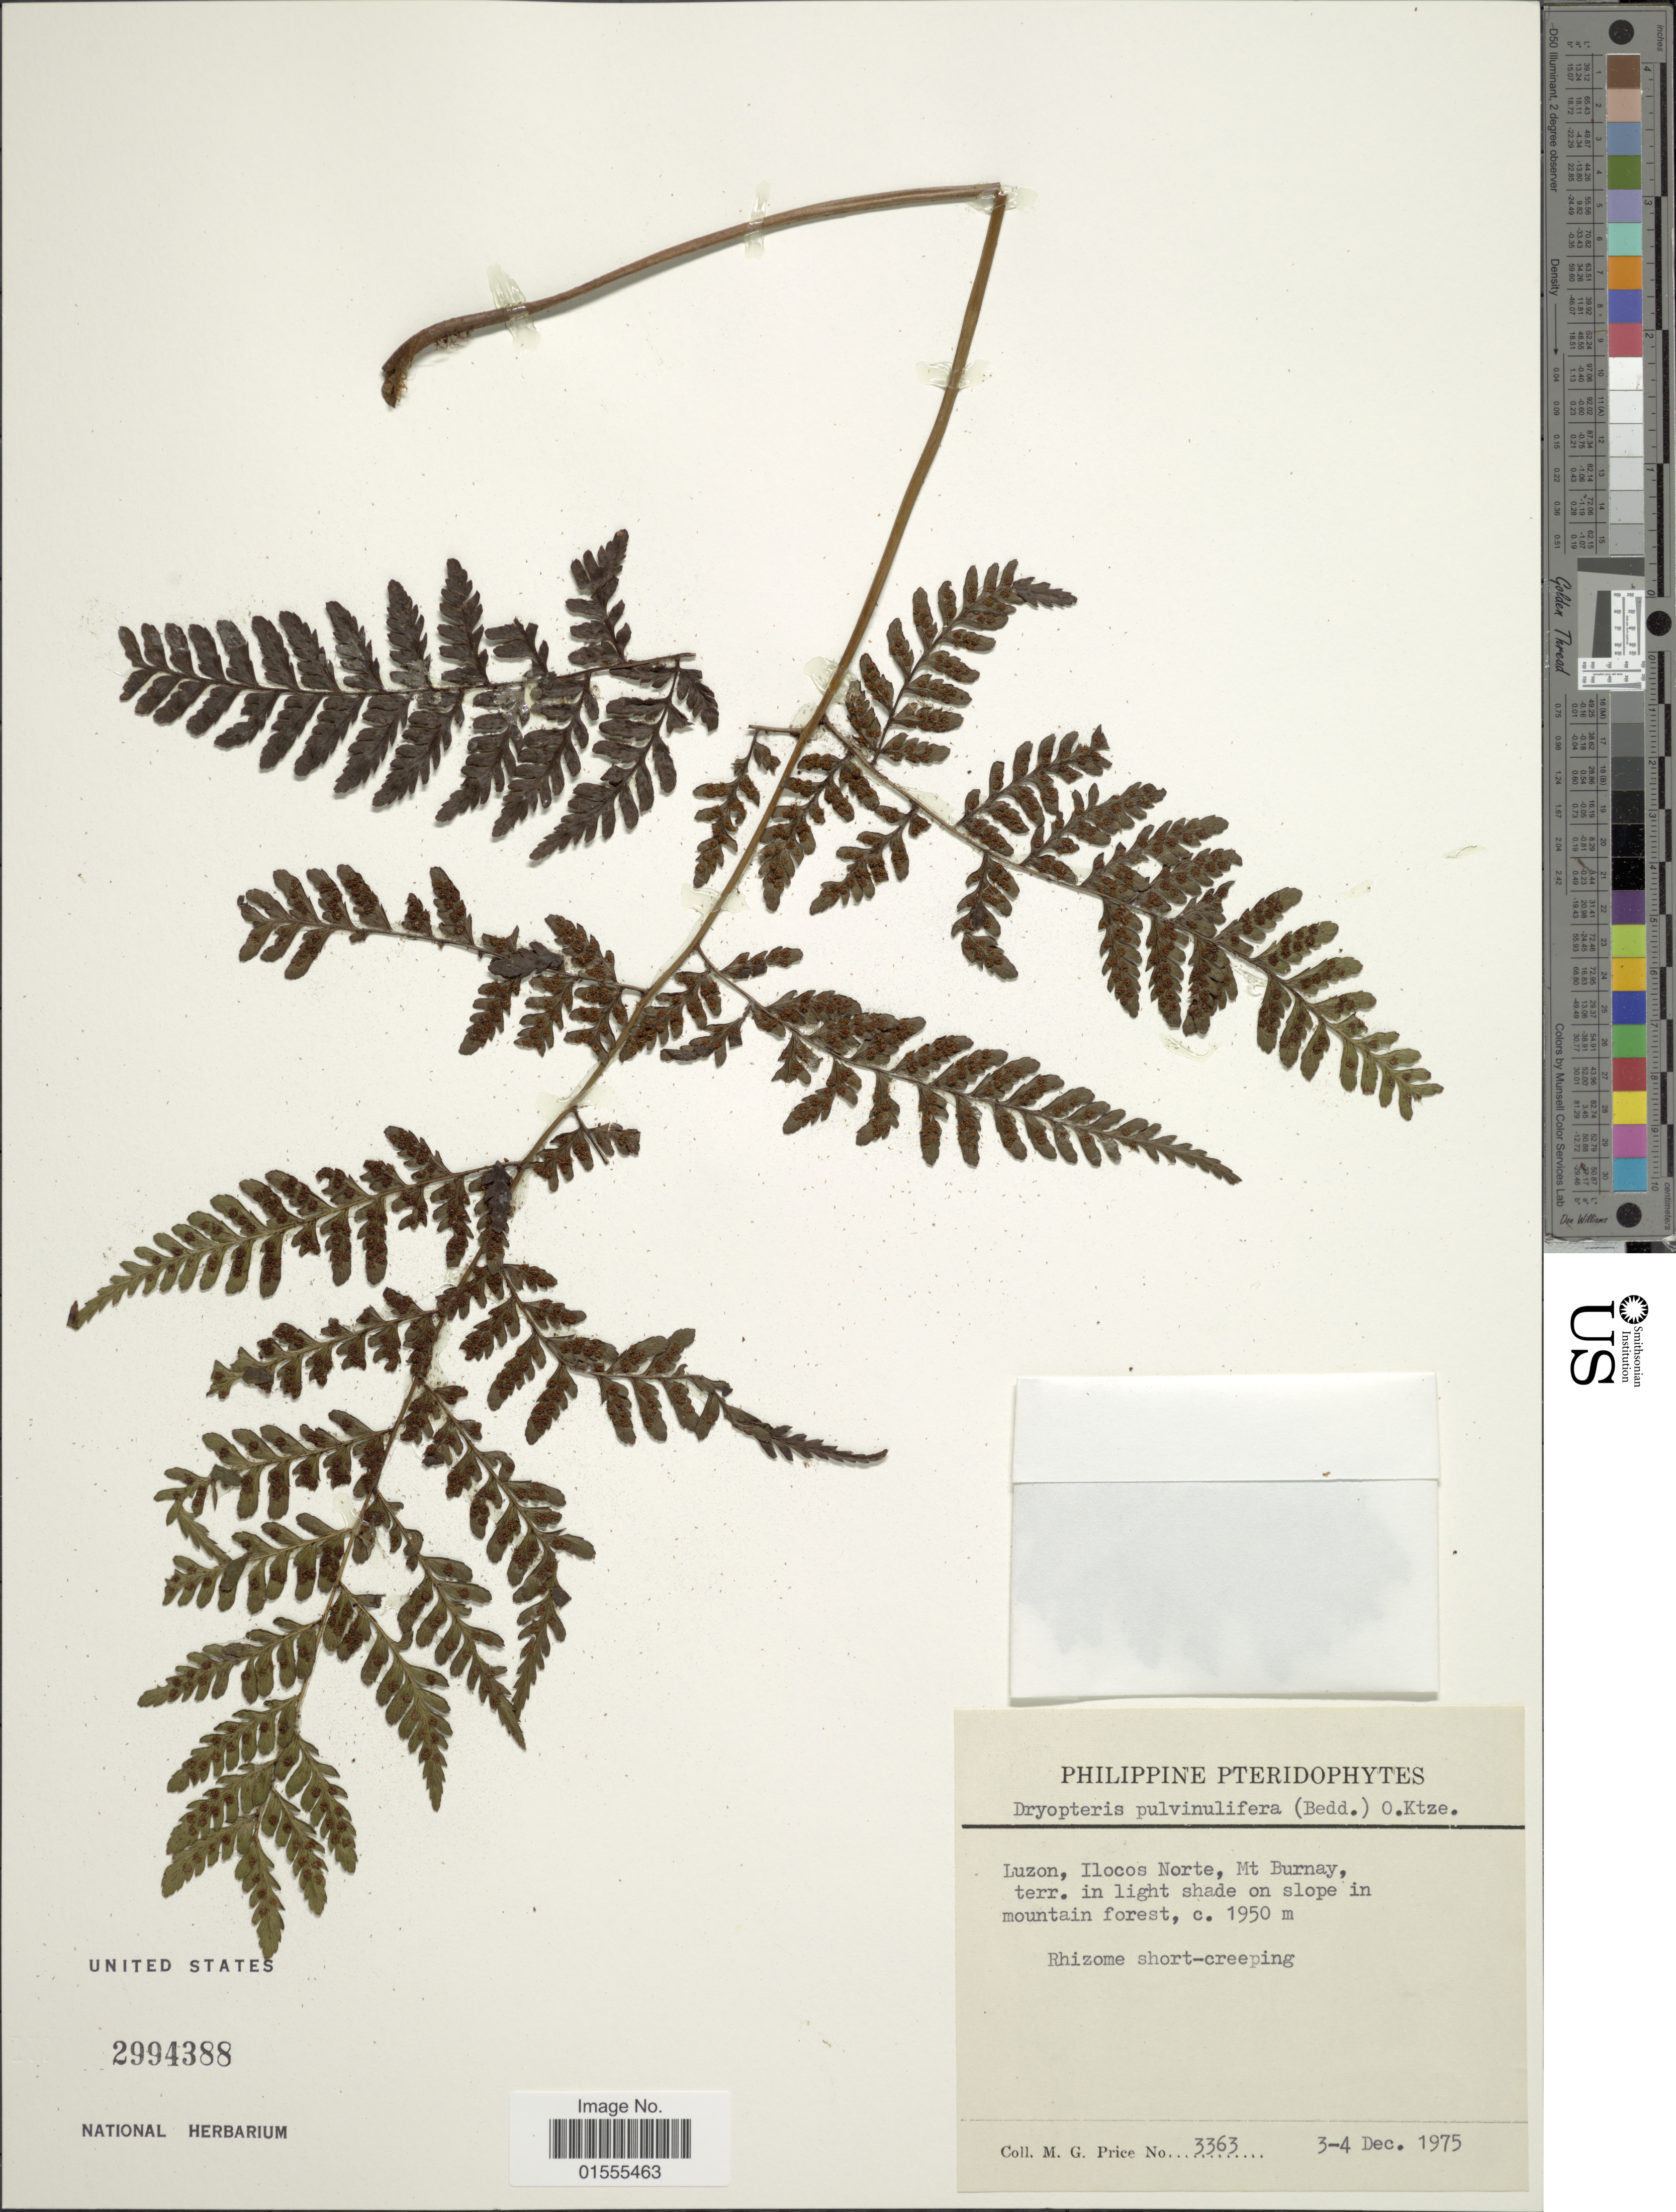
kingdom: Plantae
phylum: Tracheophyta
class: Polypodiopsida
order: Polypodiales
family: Dryopteridaceae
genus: Dryopteris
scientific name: Dryopteris pulvinulifera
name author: (Bedd.) Kuntze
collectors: M. G. Price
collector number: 3363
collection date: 1975-12-03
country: Philippines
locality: Luzon, Ilocos Norte, Mt Burnay, terr. in light shade on slope in mountain forest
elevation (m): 1950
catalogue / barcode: US 2994388